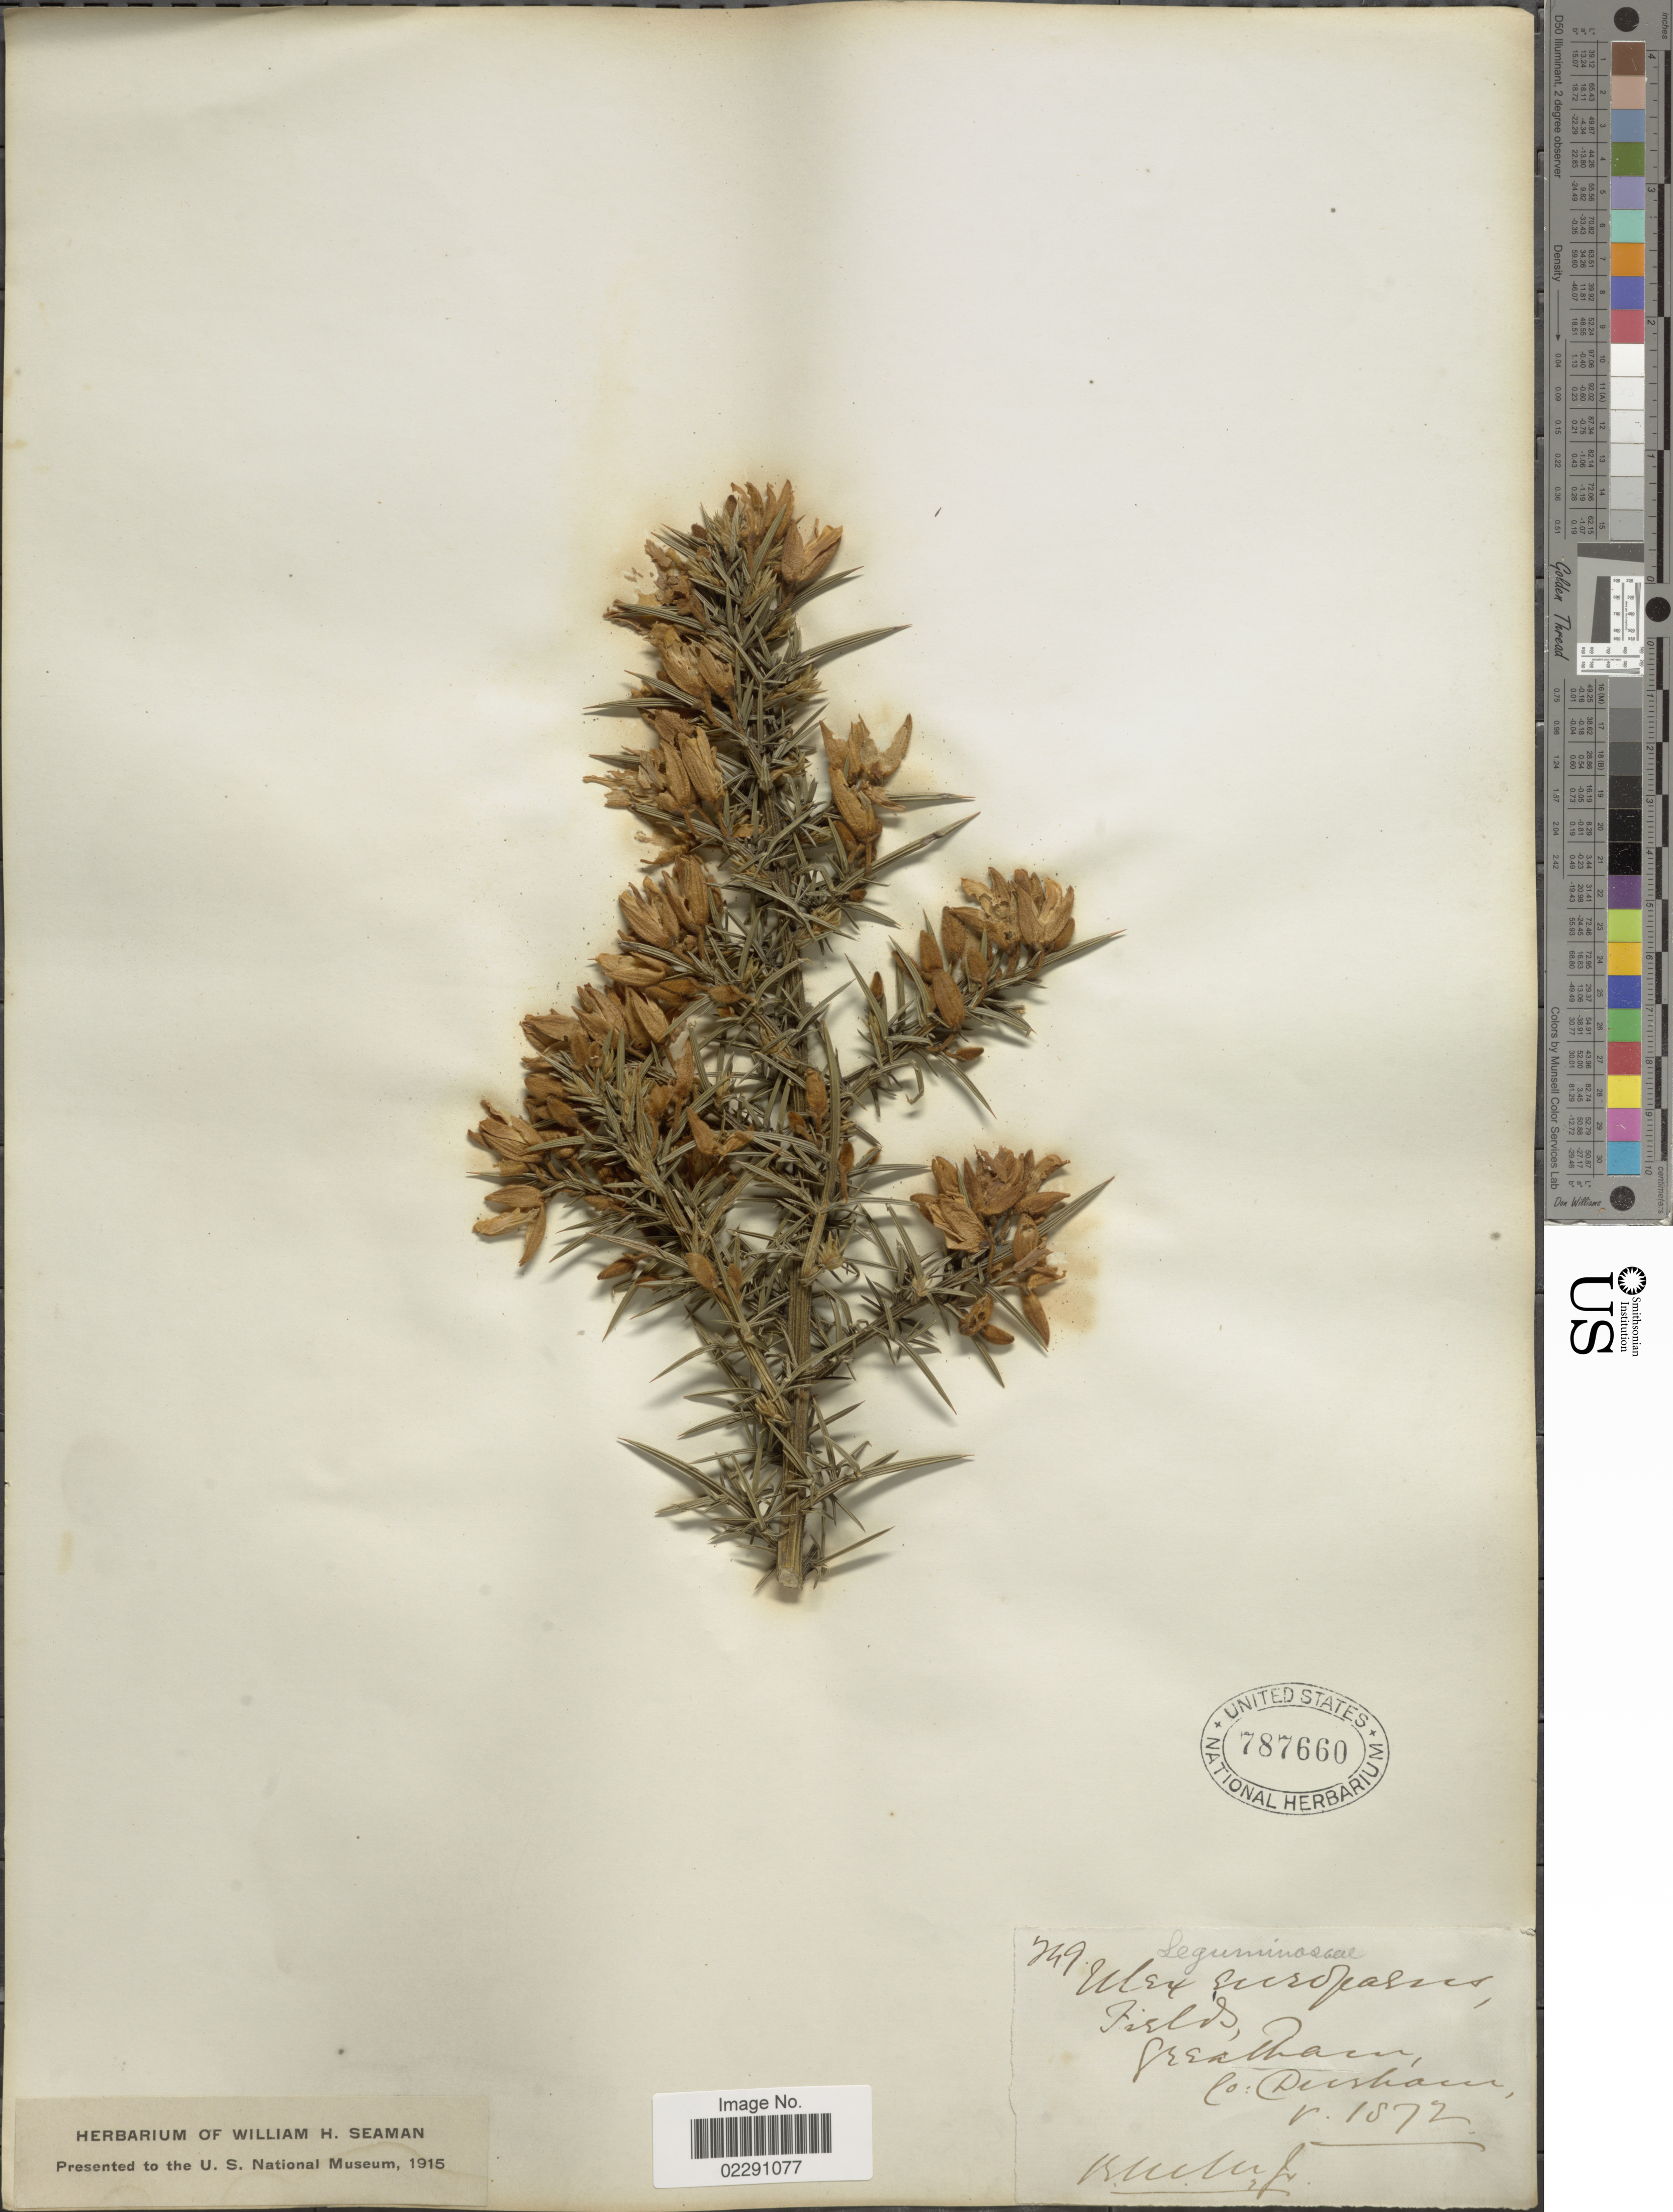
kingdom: Plantae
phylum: Tracheophyta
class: Magnoliopsida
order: Fabales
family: Fabaceae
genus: Ulex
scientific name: Ulex europaeus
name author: L.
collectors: B.M.M. Jr.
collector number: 749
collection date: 1872-05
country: United Kingdom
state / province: England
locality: Greatham, Co. Durham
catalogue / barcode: US 787660